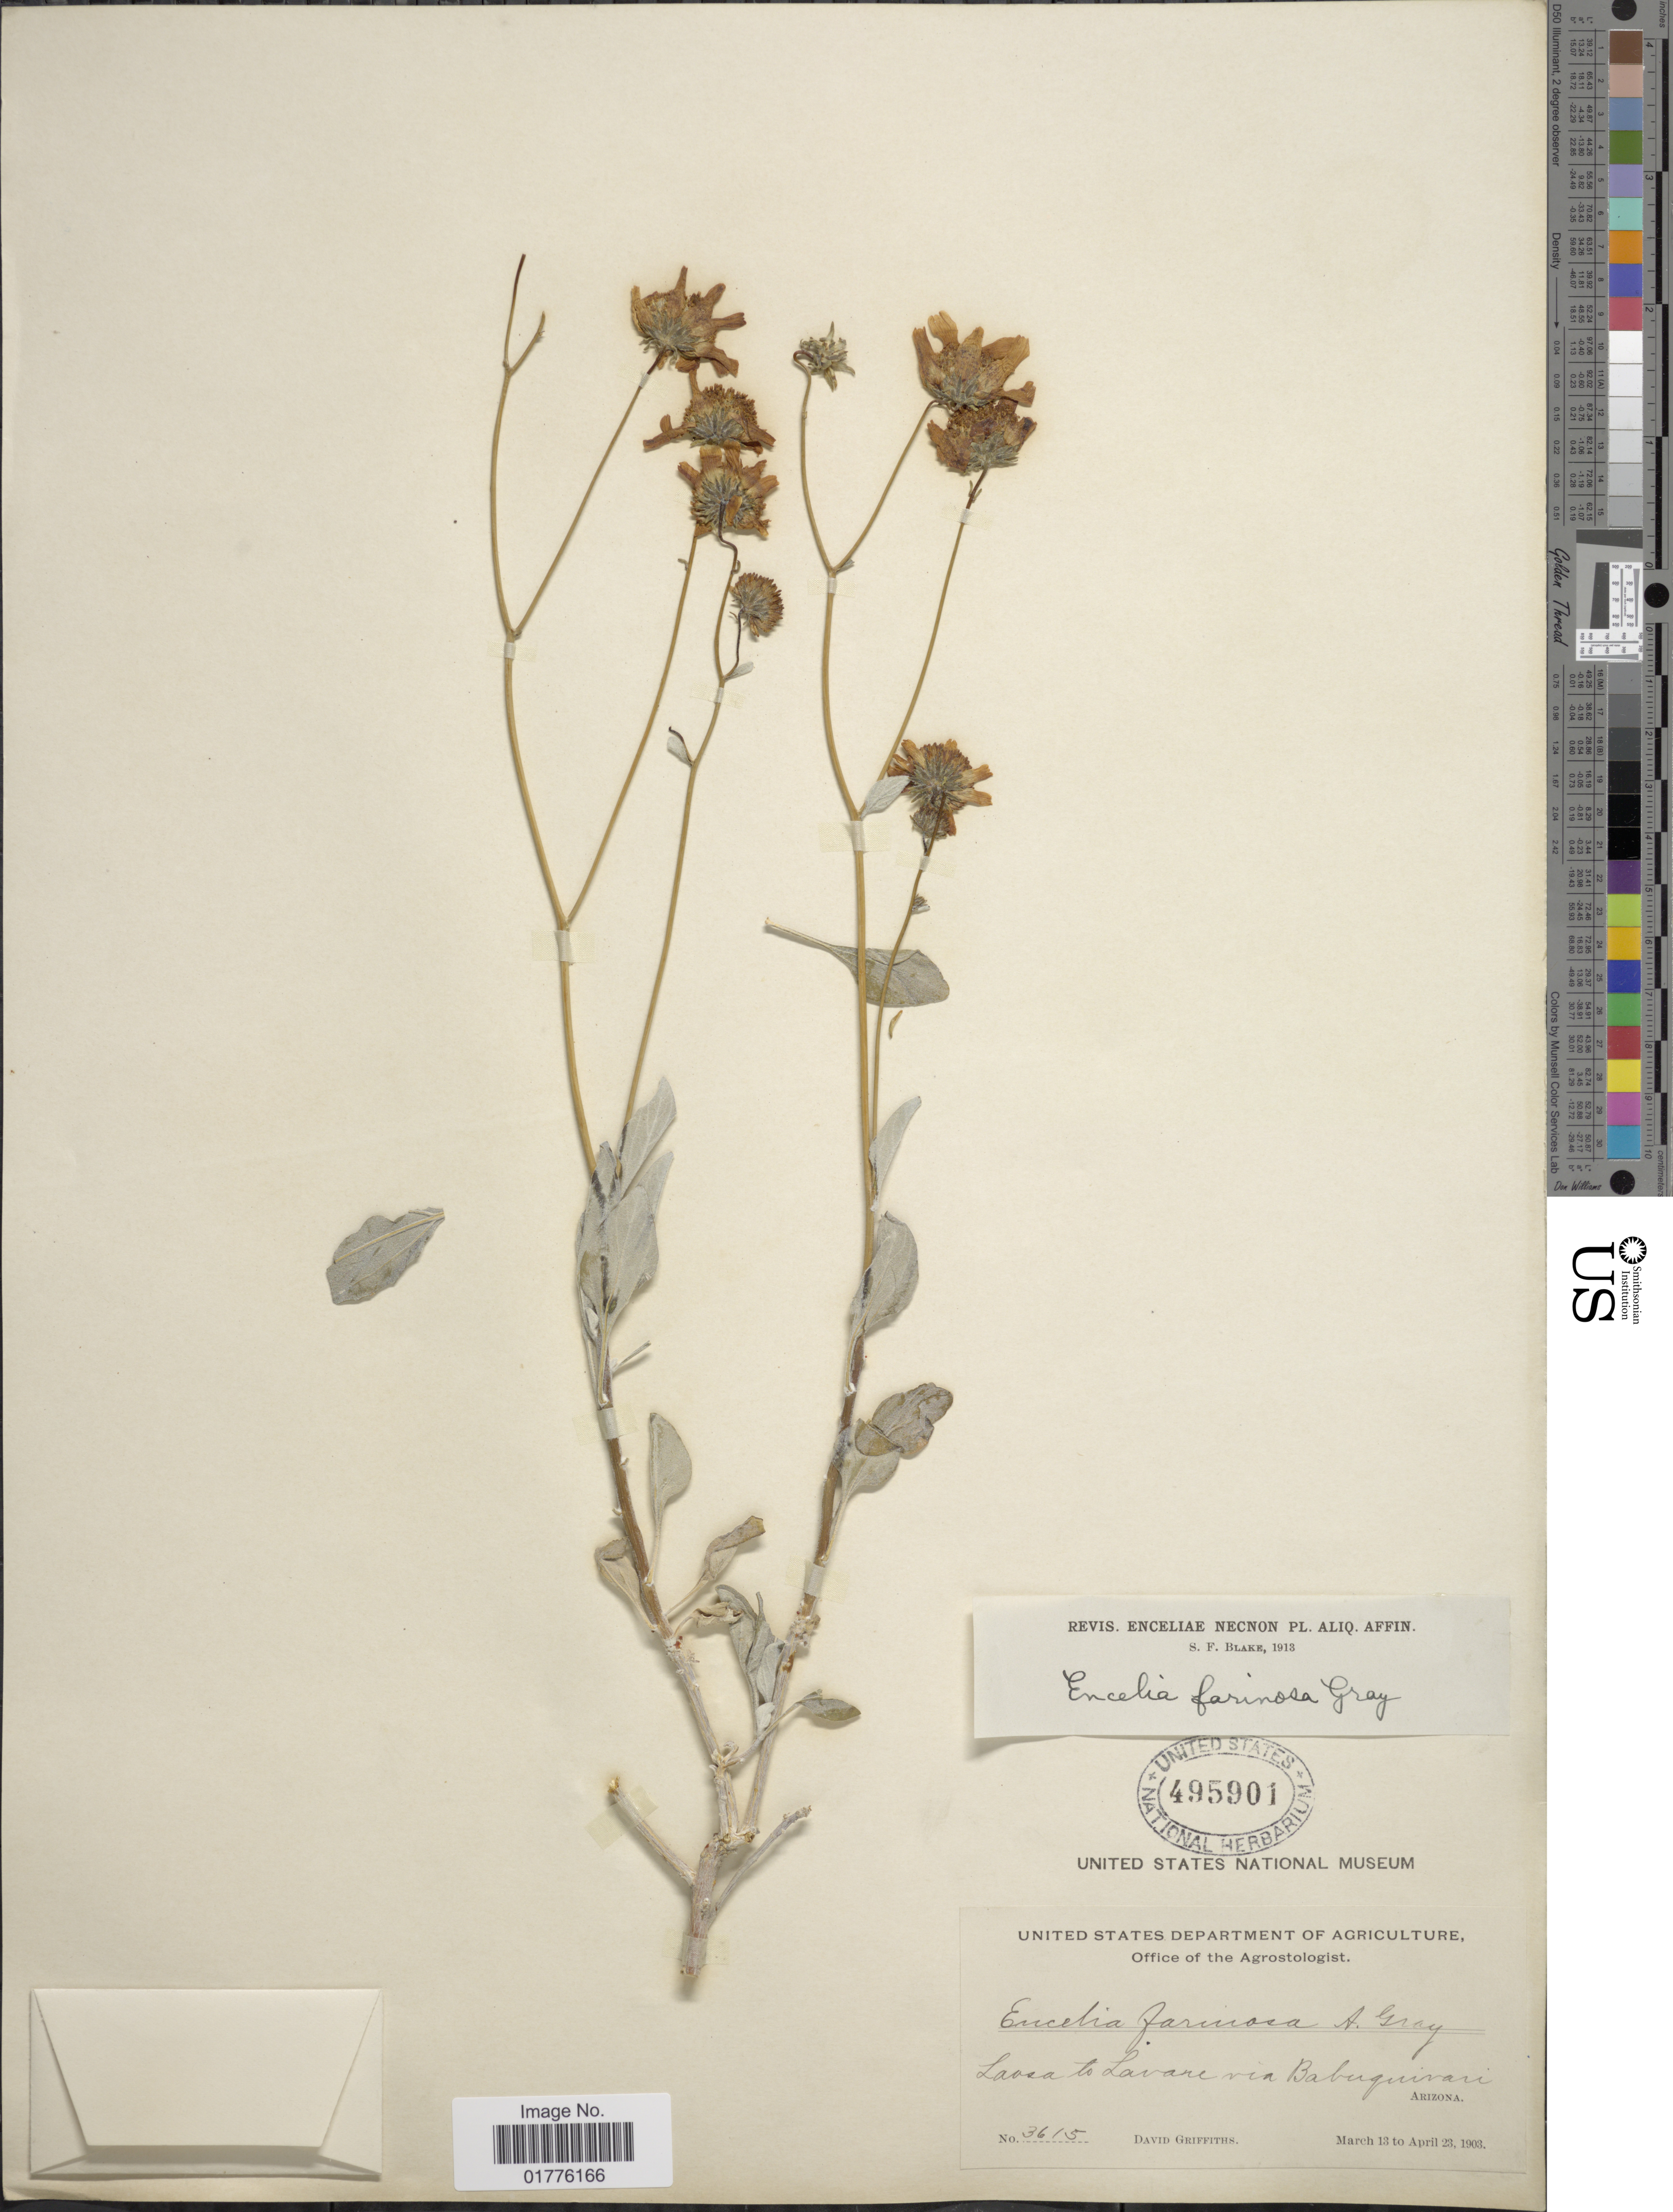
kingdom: Plantae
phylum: Tracheophyta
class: Magnoliopsida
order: Asterales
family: Asteraceae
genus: Encelia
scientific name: Encelia farinosa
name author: A. Gray ex Torr. in Emory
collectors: D. Griffiths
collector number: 3615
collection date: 1903-03-13/1903-04-23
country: United States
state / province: Arizona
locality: Laosa to Lavare via Baboquivari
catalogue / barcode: US 495901